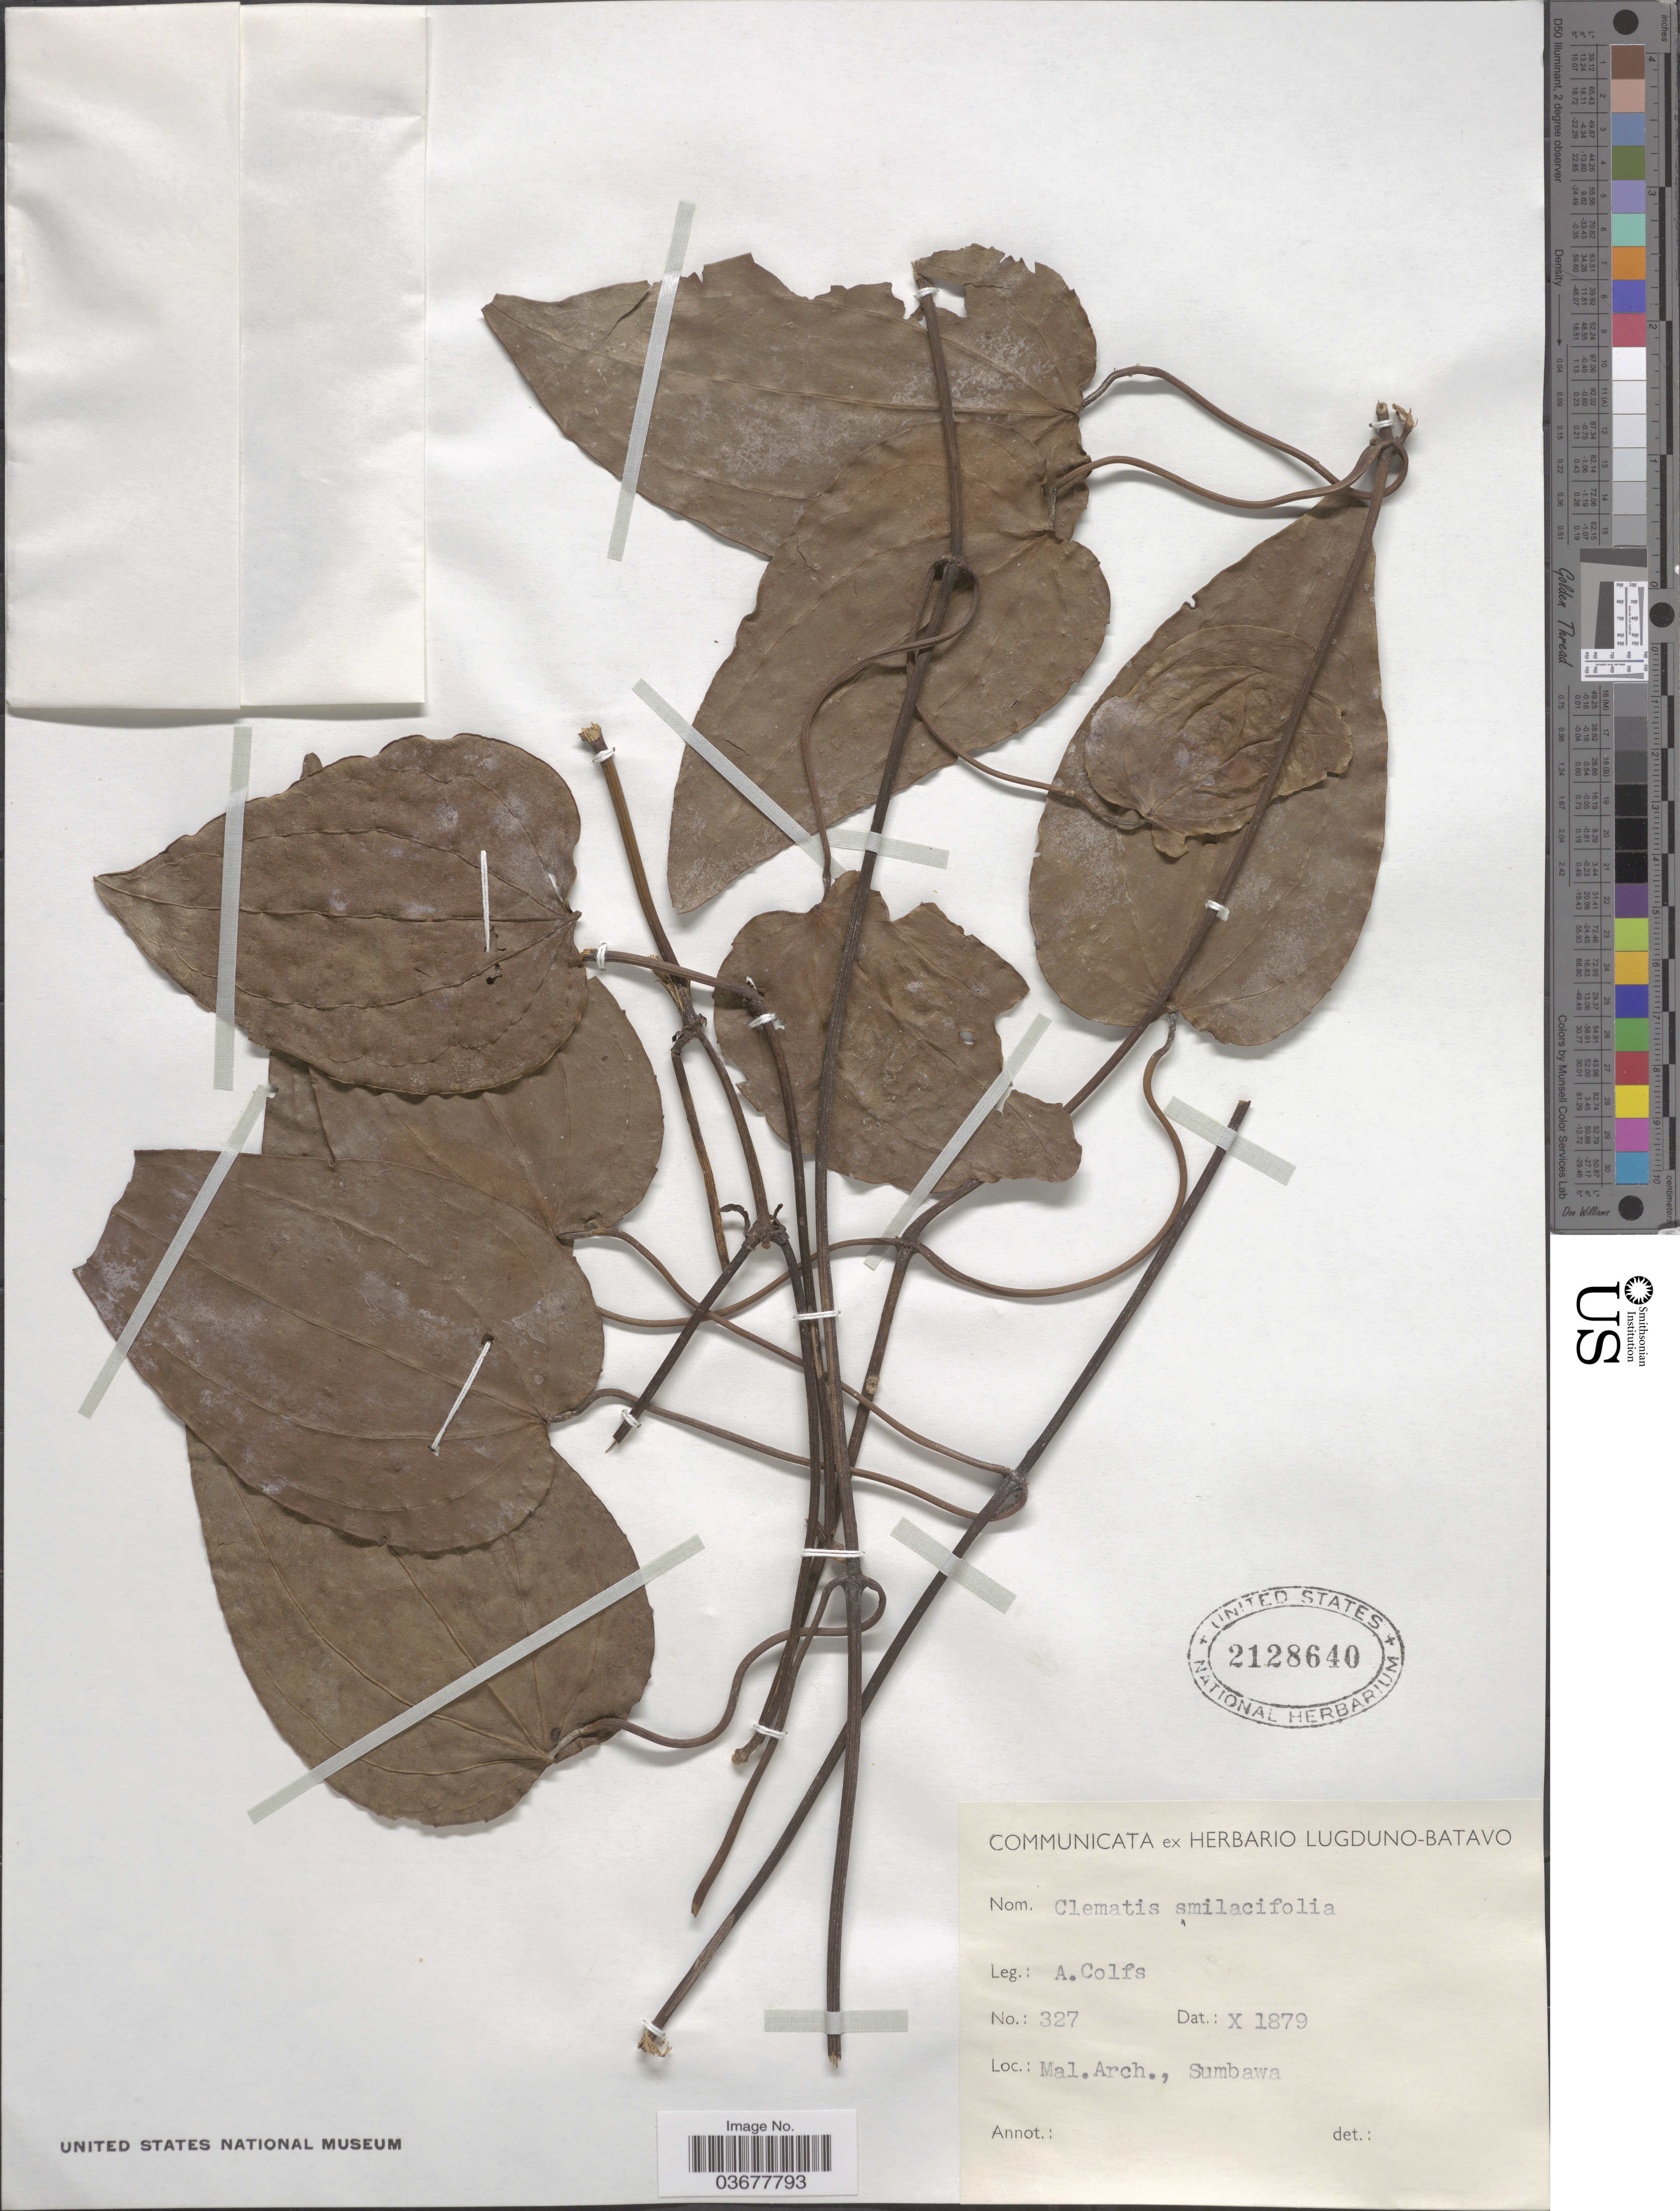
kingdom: Plantae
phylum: Tracheophyta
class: Magnoliopsida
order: Ranunculales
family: Ranunculaceae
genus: Clematis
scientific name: Clematis smilacifolia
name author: Wall.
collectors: A. Colfs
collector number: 327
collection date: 1879-10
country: Indonesia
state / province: Nusa Tenggara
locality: Mal.Arch., Sumbawa.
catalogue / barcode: US 2128640